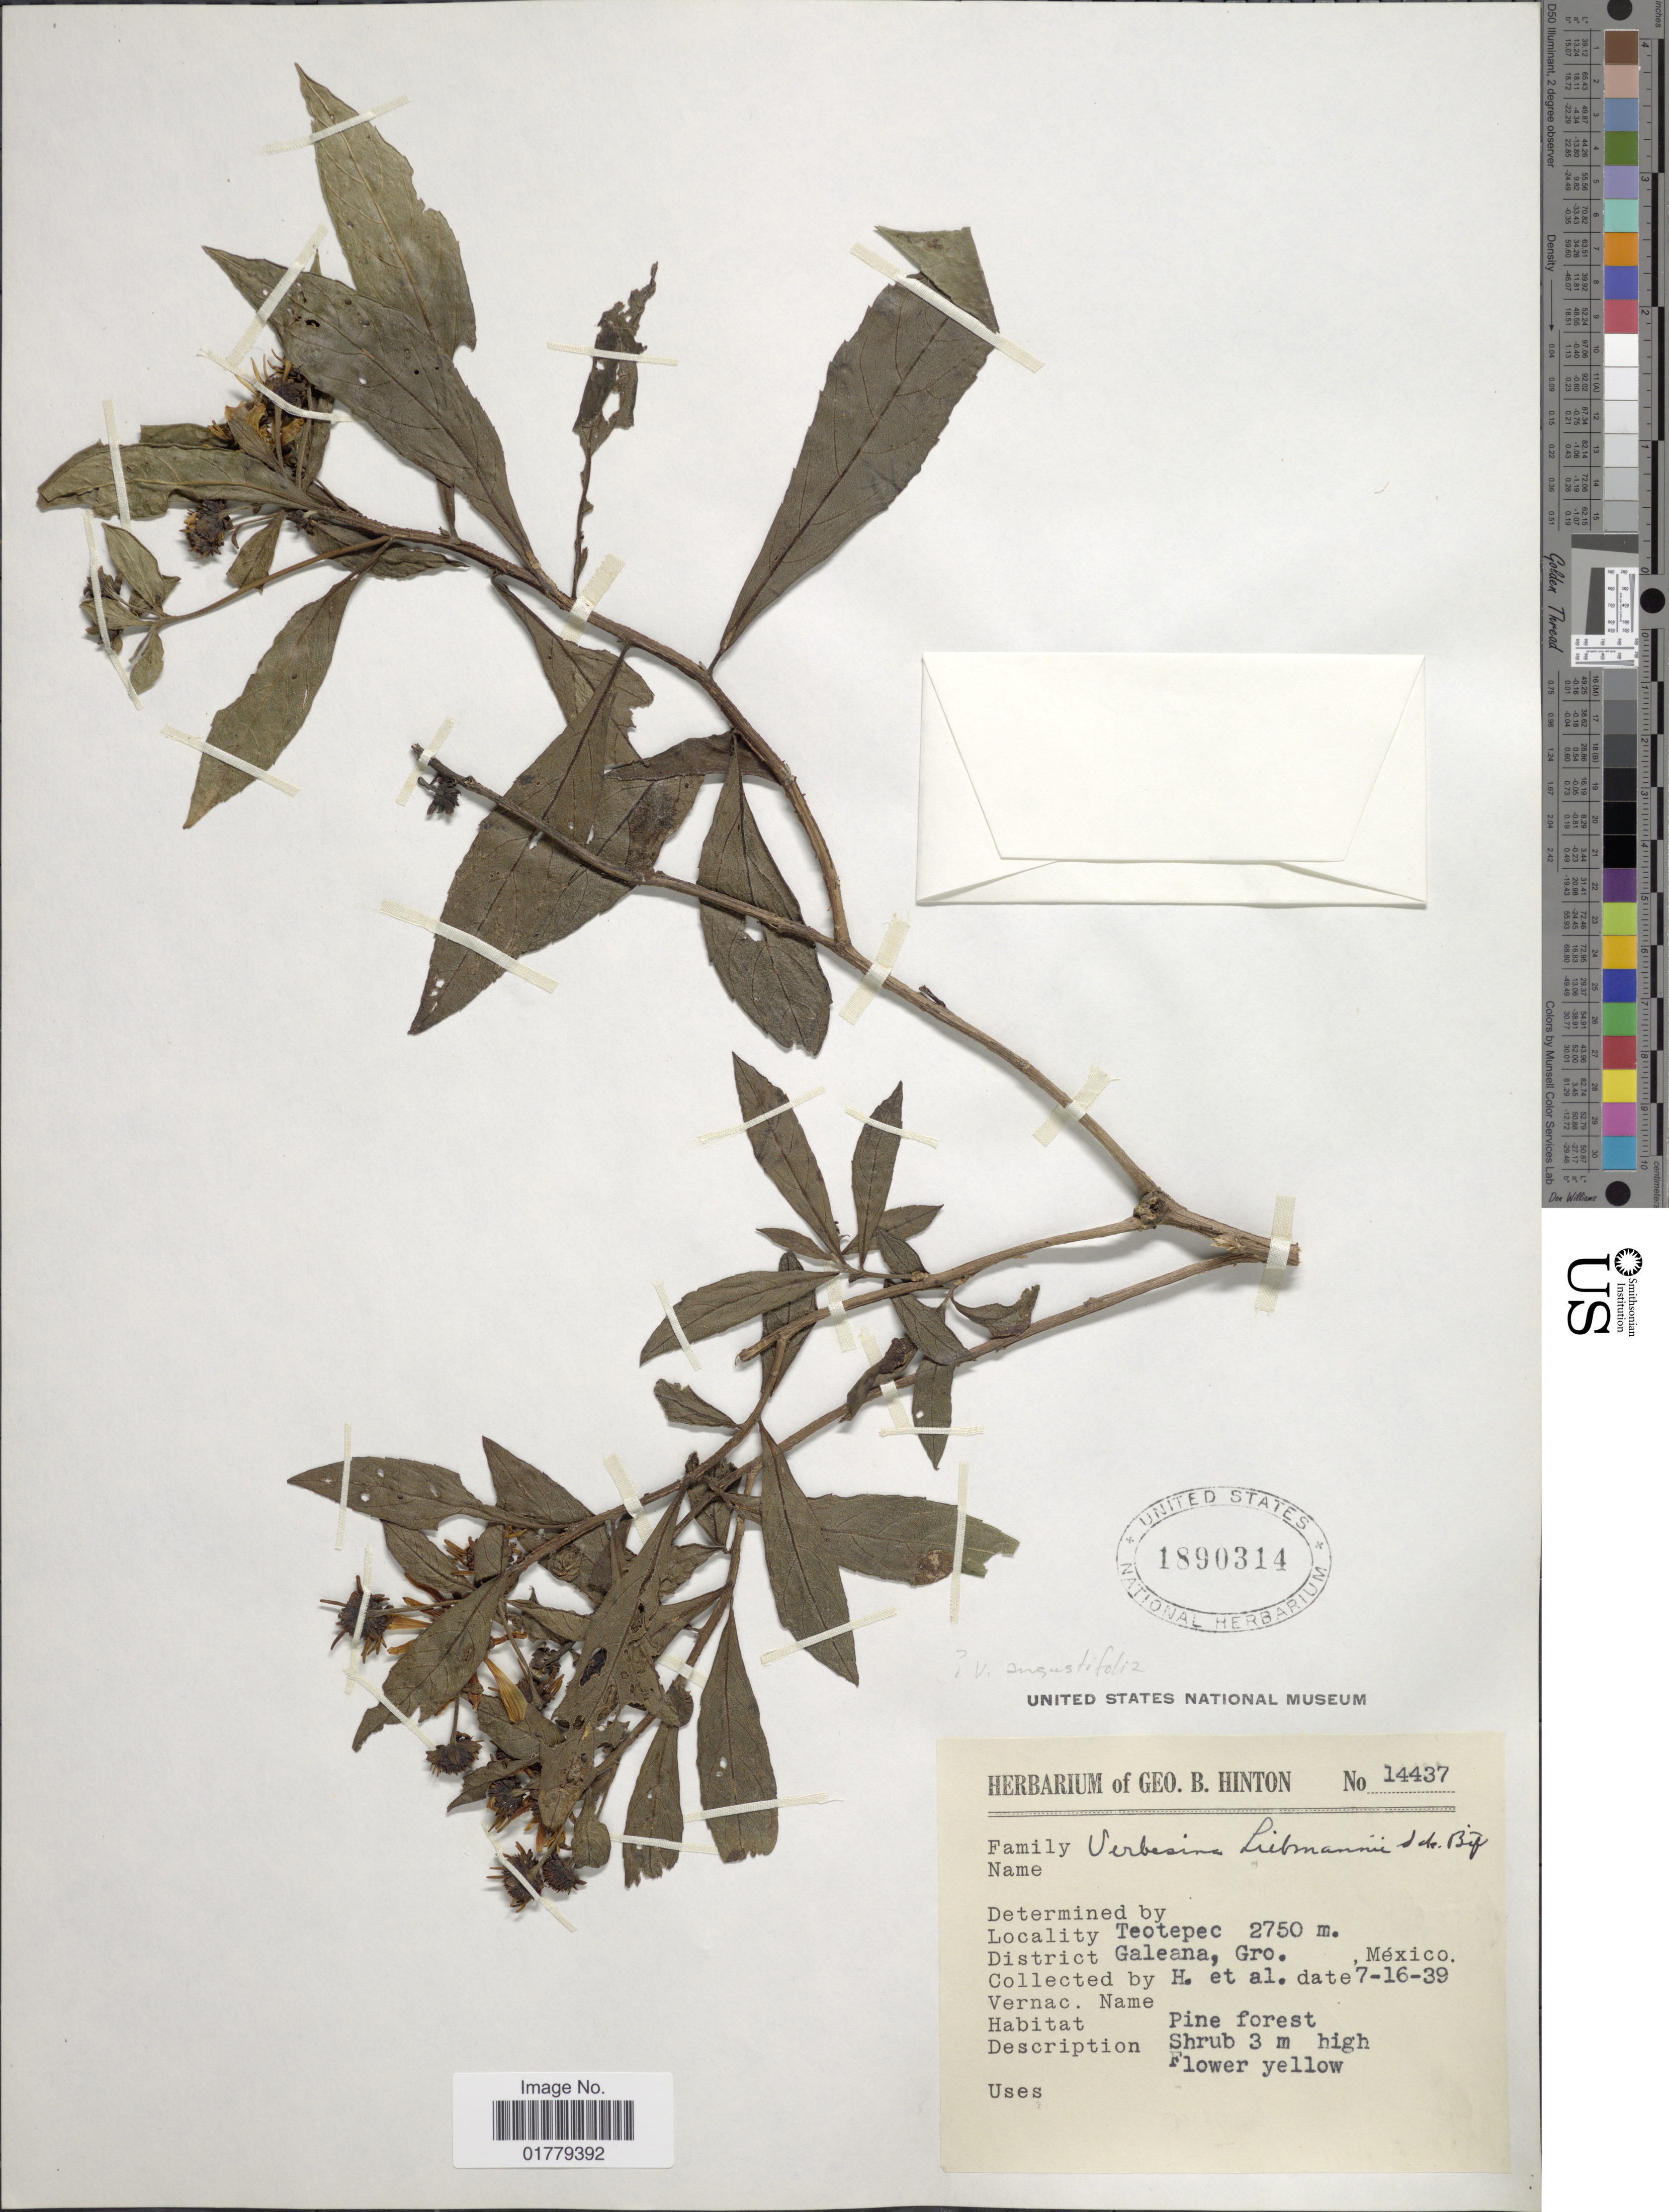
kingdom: Plantae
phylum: Tracheophyta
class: Magnoliopsida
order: Asterales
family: Asteraceae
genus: Verbesina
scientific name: Verbesina angustifolia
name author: S.F. Blake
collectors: G. B. Hinton & et al.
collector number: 14437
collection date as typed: Transcribed d/m/y: 16/7/39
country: Mexico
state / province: Guerrero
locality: Teotepec. District Galeana, Gro., México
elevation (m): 2750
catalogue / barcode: US 1890314